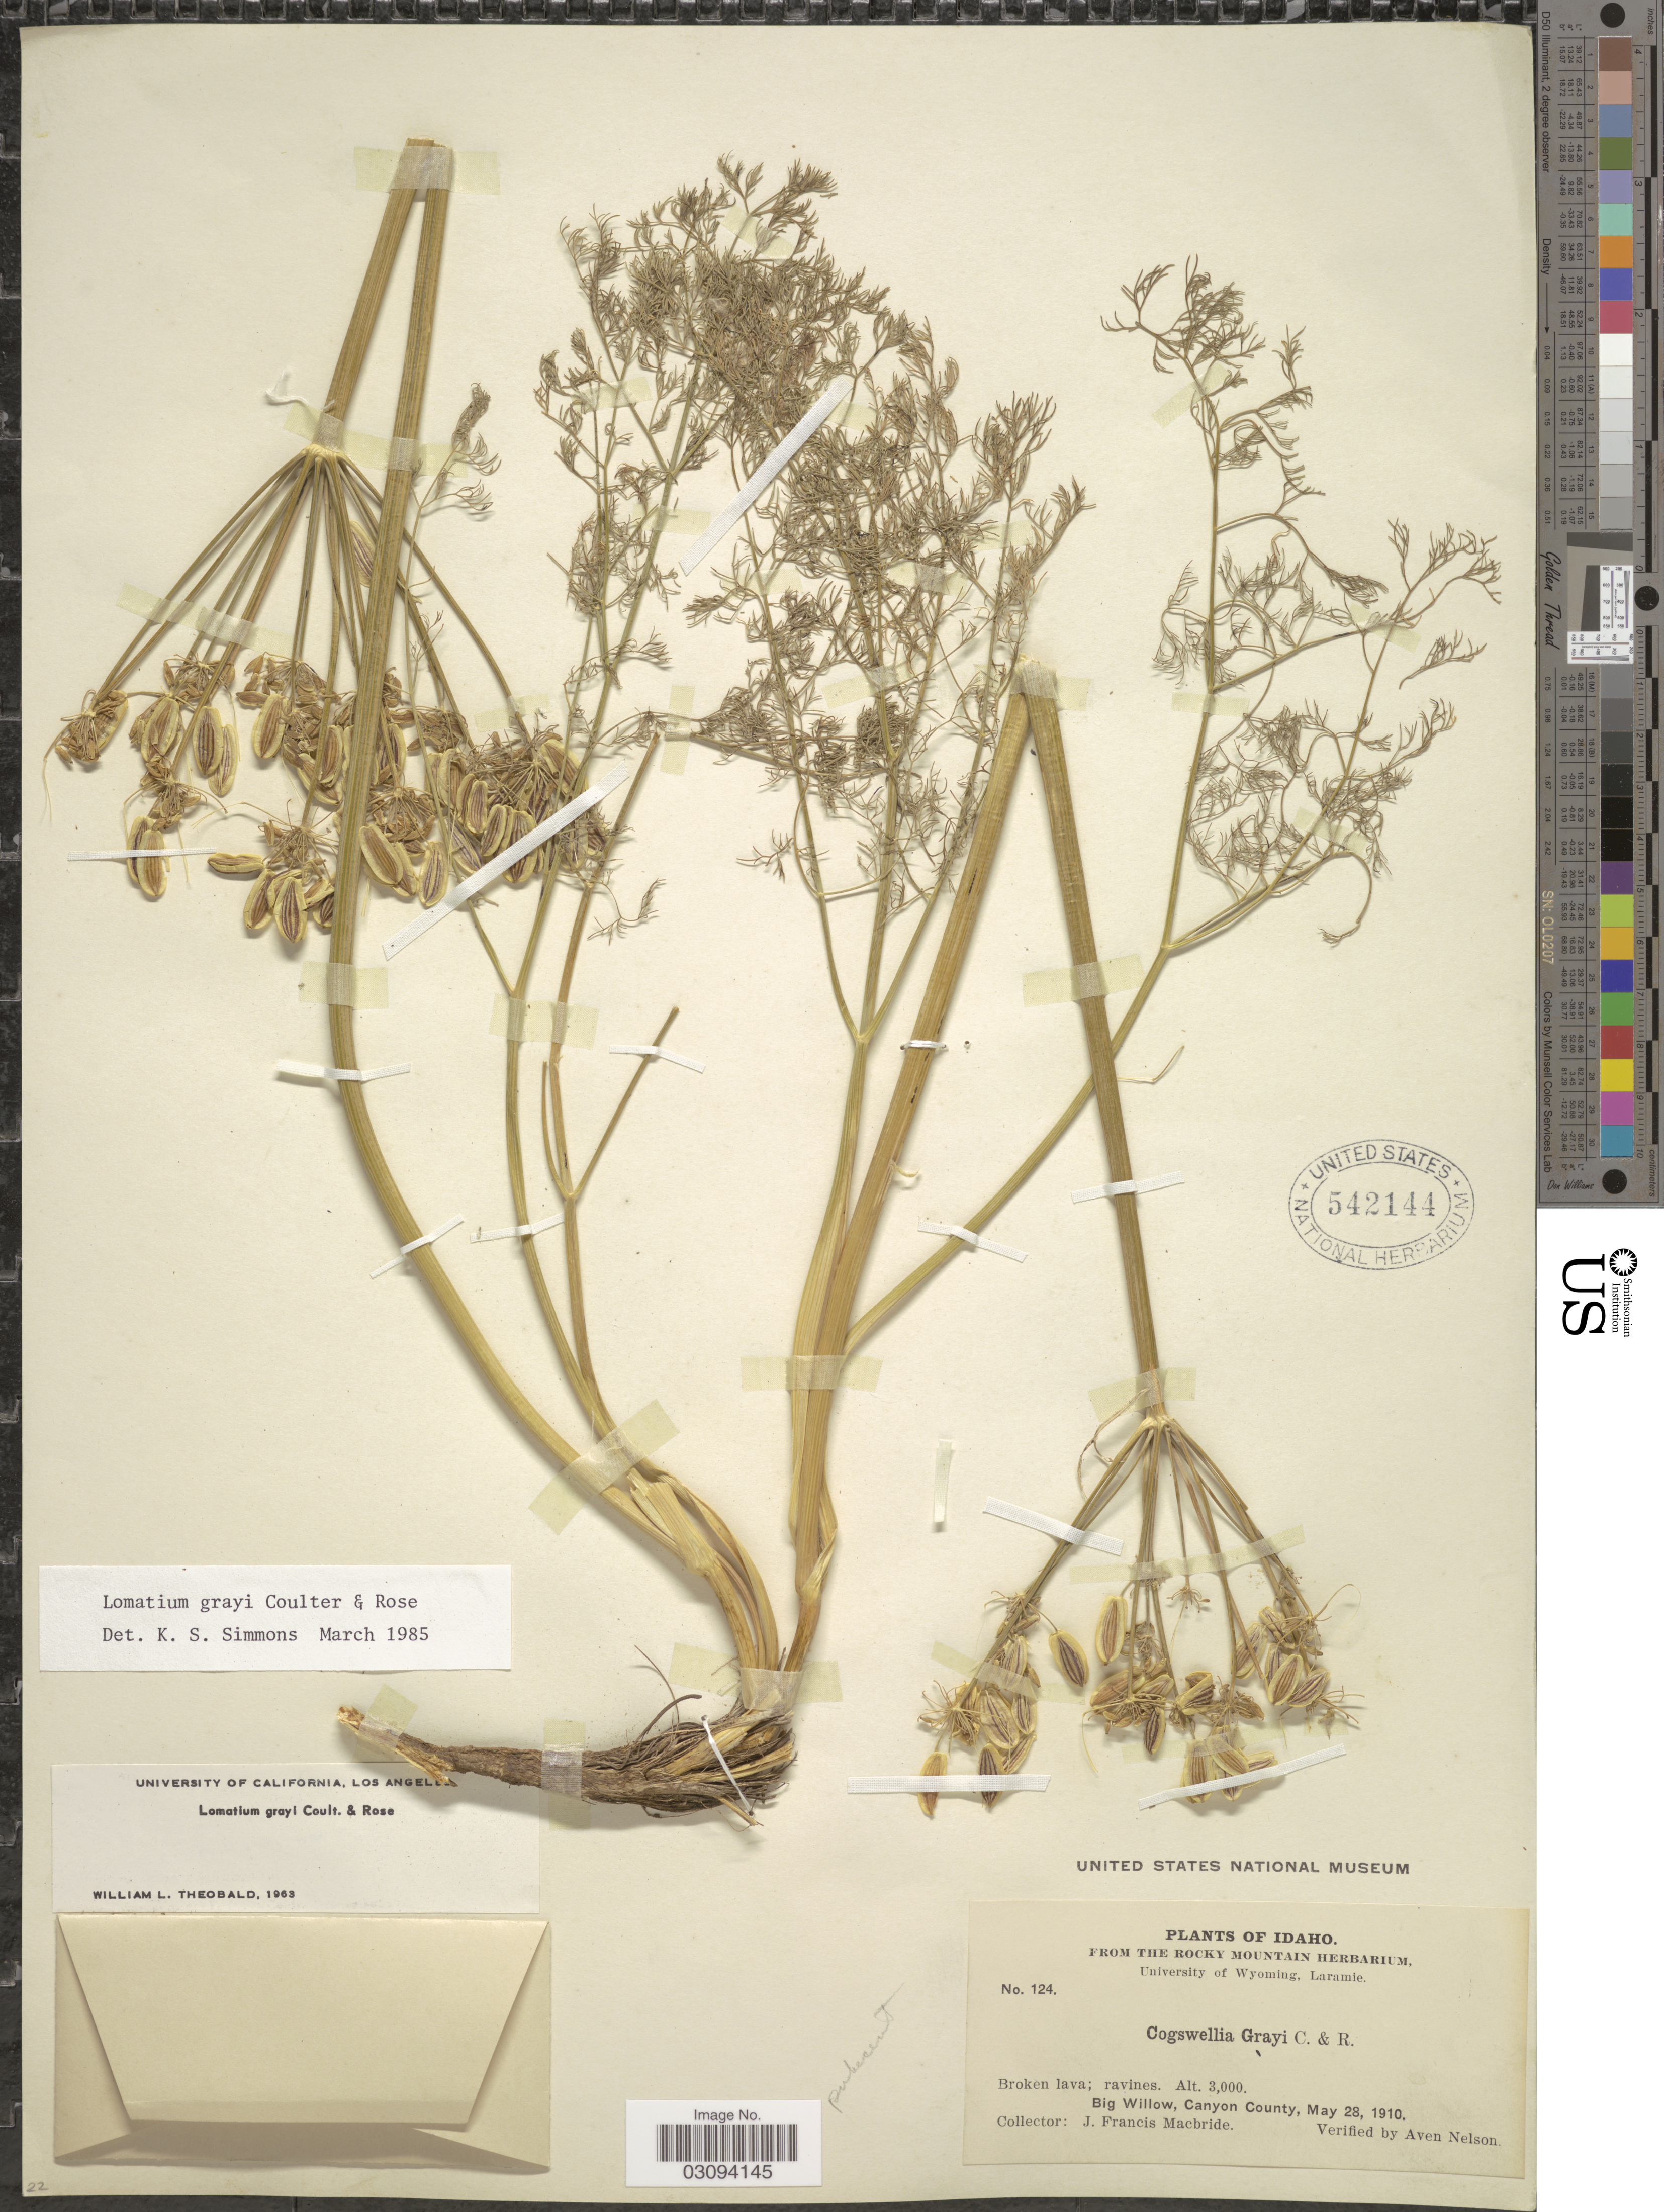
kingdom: Plantae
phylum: Tracheophyta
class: Magnoliopsida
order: Apiales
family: Apiaceae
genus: Lomatium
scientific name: Lomatium grayi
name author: (J.M. Coult. & Rose) J.M. Coult. & Rose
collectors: J. F. Macbride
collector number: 124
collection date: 1910-05-28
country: United States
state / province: Idaho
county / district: Canyon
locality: Big Willow, Canyon County.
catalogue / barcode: US 542144